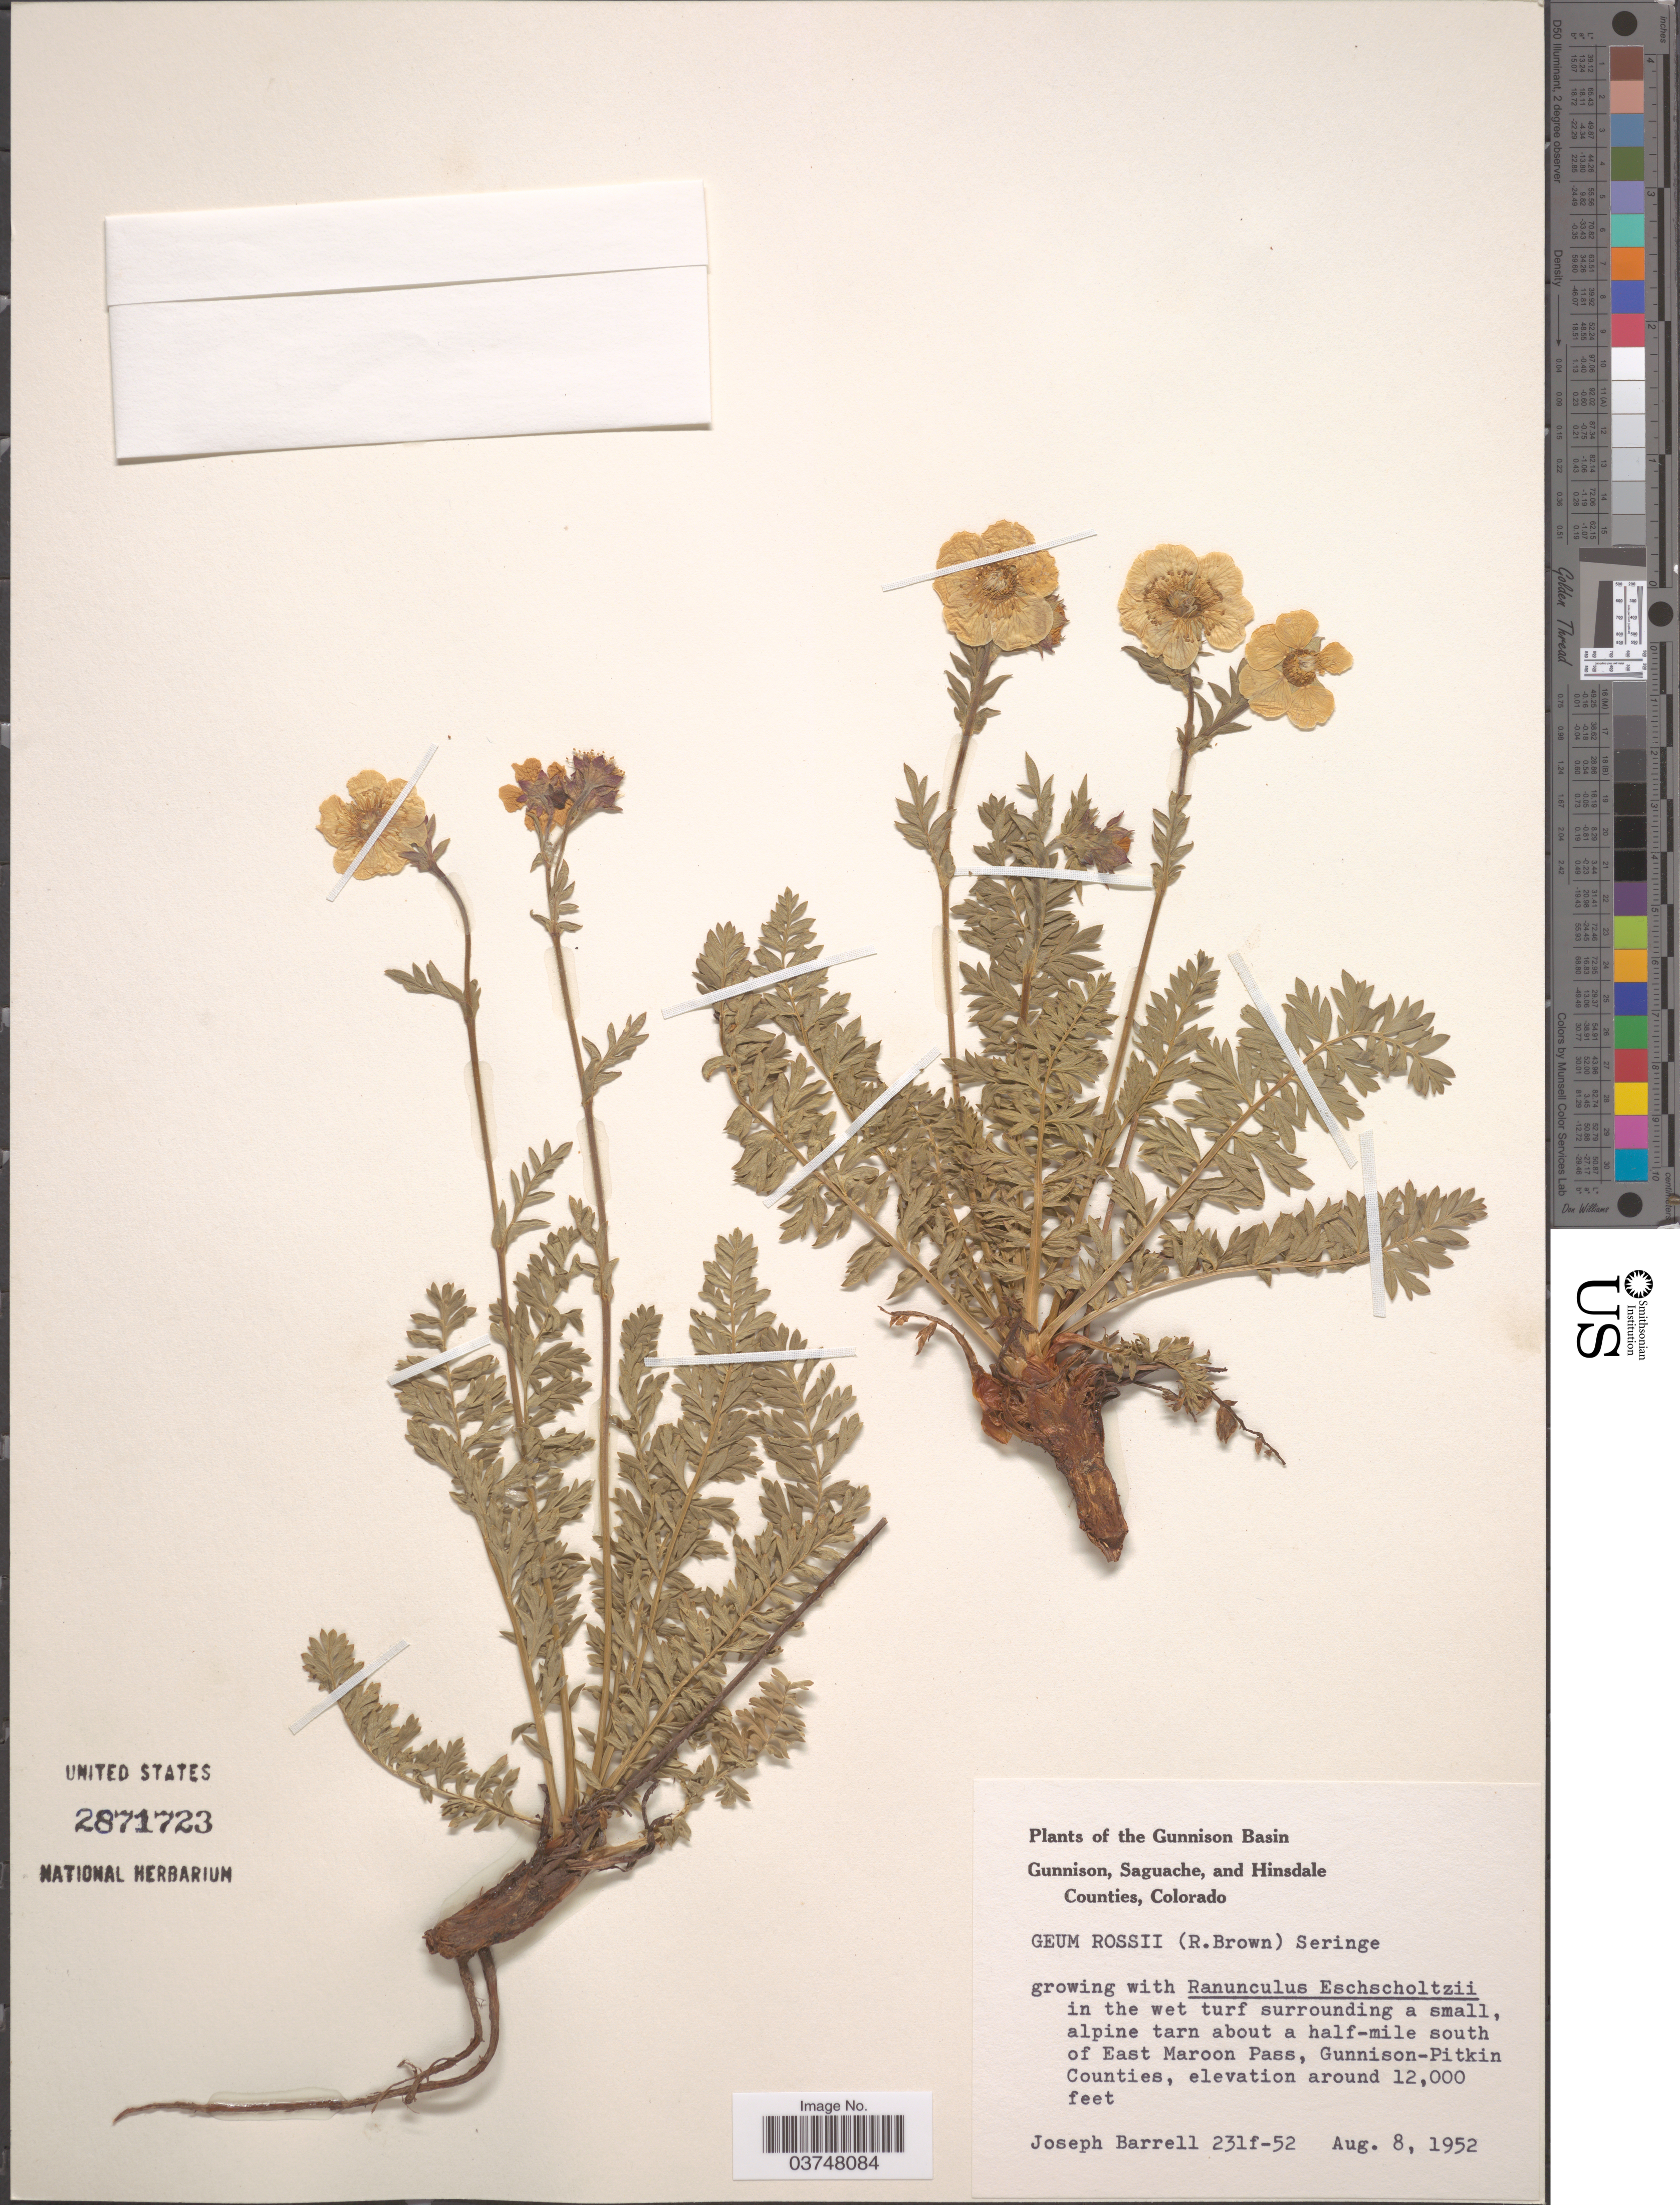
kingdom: Plantae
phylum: Tracheophyta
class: Magnoliopsida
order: Rosales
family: Rosaceae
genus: Acomastylis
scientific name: Acomastylis rossii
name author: (R. Br.) Greene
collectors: J. Barrell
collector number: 231f-52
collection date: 1952-08-08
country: United States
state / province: Colorado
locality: The Gunnison Basin. Alpine tarn about a half-mile south of East Maroon Pass, Gunnison-Pitkin Counties.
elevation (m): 3658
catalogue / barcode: US 2871723